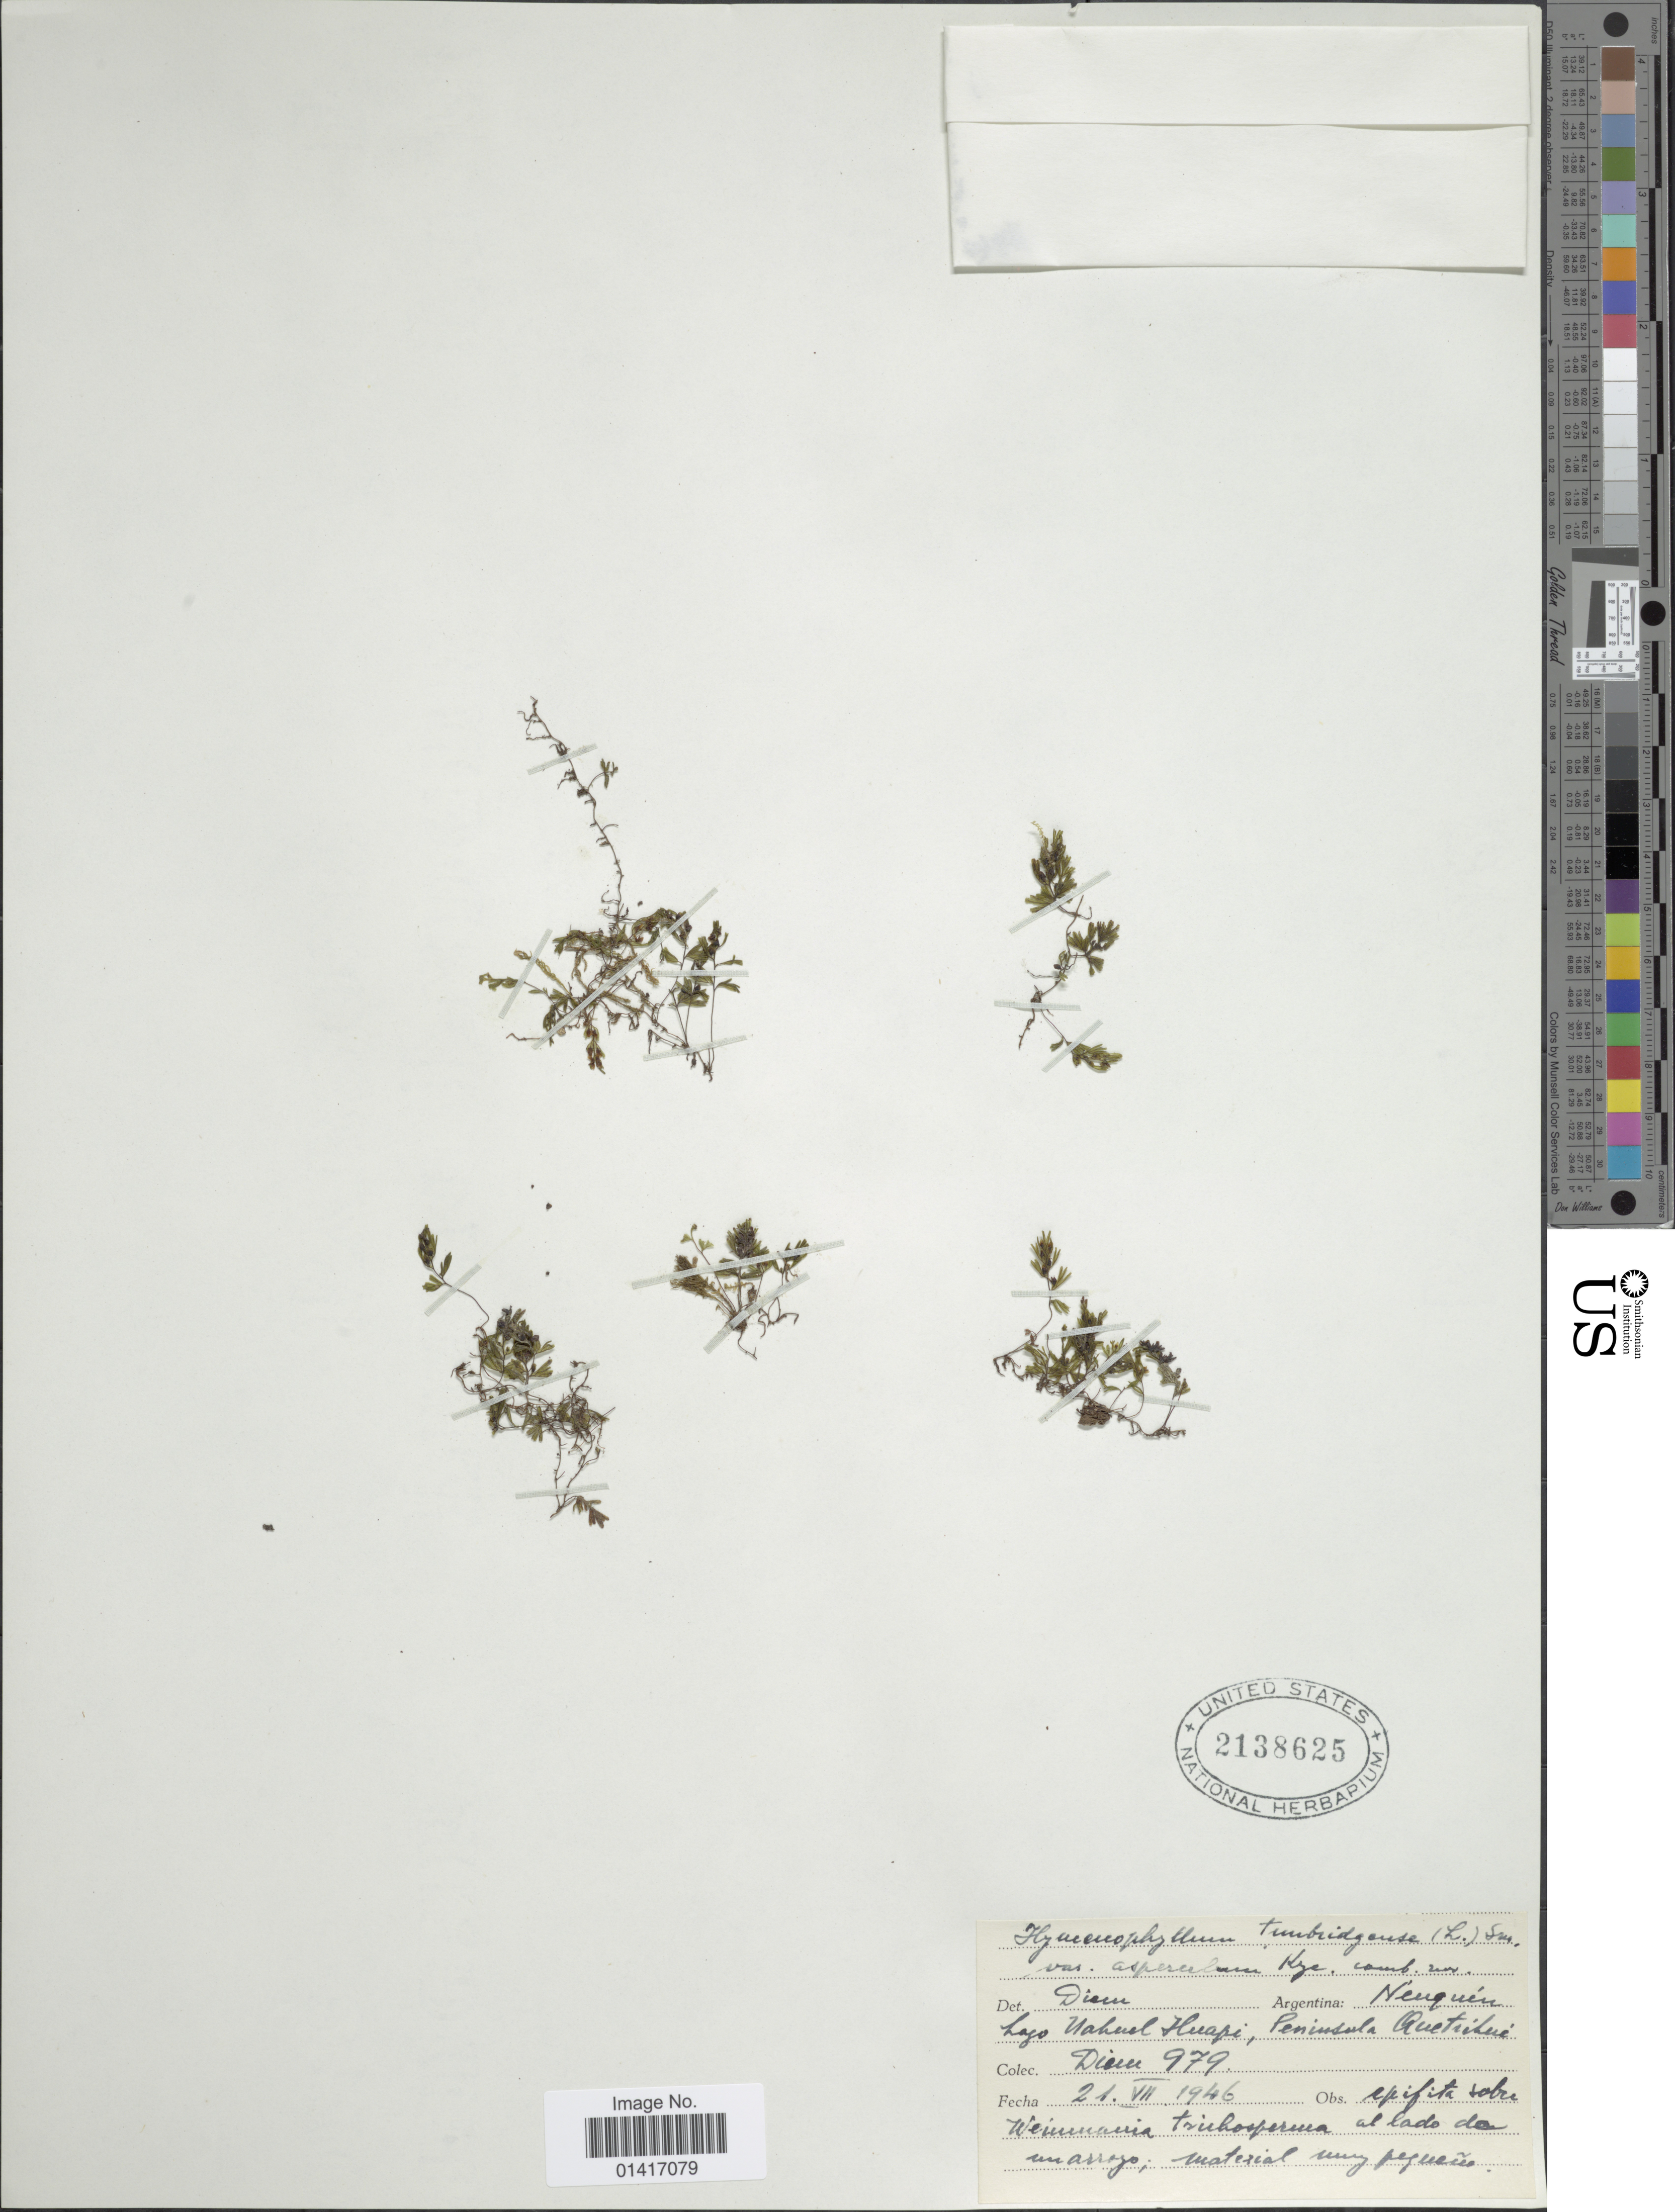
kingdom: Plantae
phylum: Tracheophyta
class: Polypodiopsida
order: Hymenophyllales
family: Hymenophyllaceae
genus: Hymenophyllum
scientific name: Hymenophyllum tunbrigense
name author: (L.) Small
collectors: J. Diem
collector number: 979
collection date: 1946-07-21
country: Argentina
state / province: Neuquen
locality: Lago Nahuel Huapi; Peninsula Quetrihué. Weiuunaria Triehooparua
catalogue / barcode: US 2138625